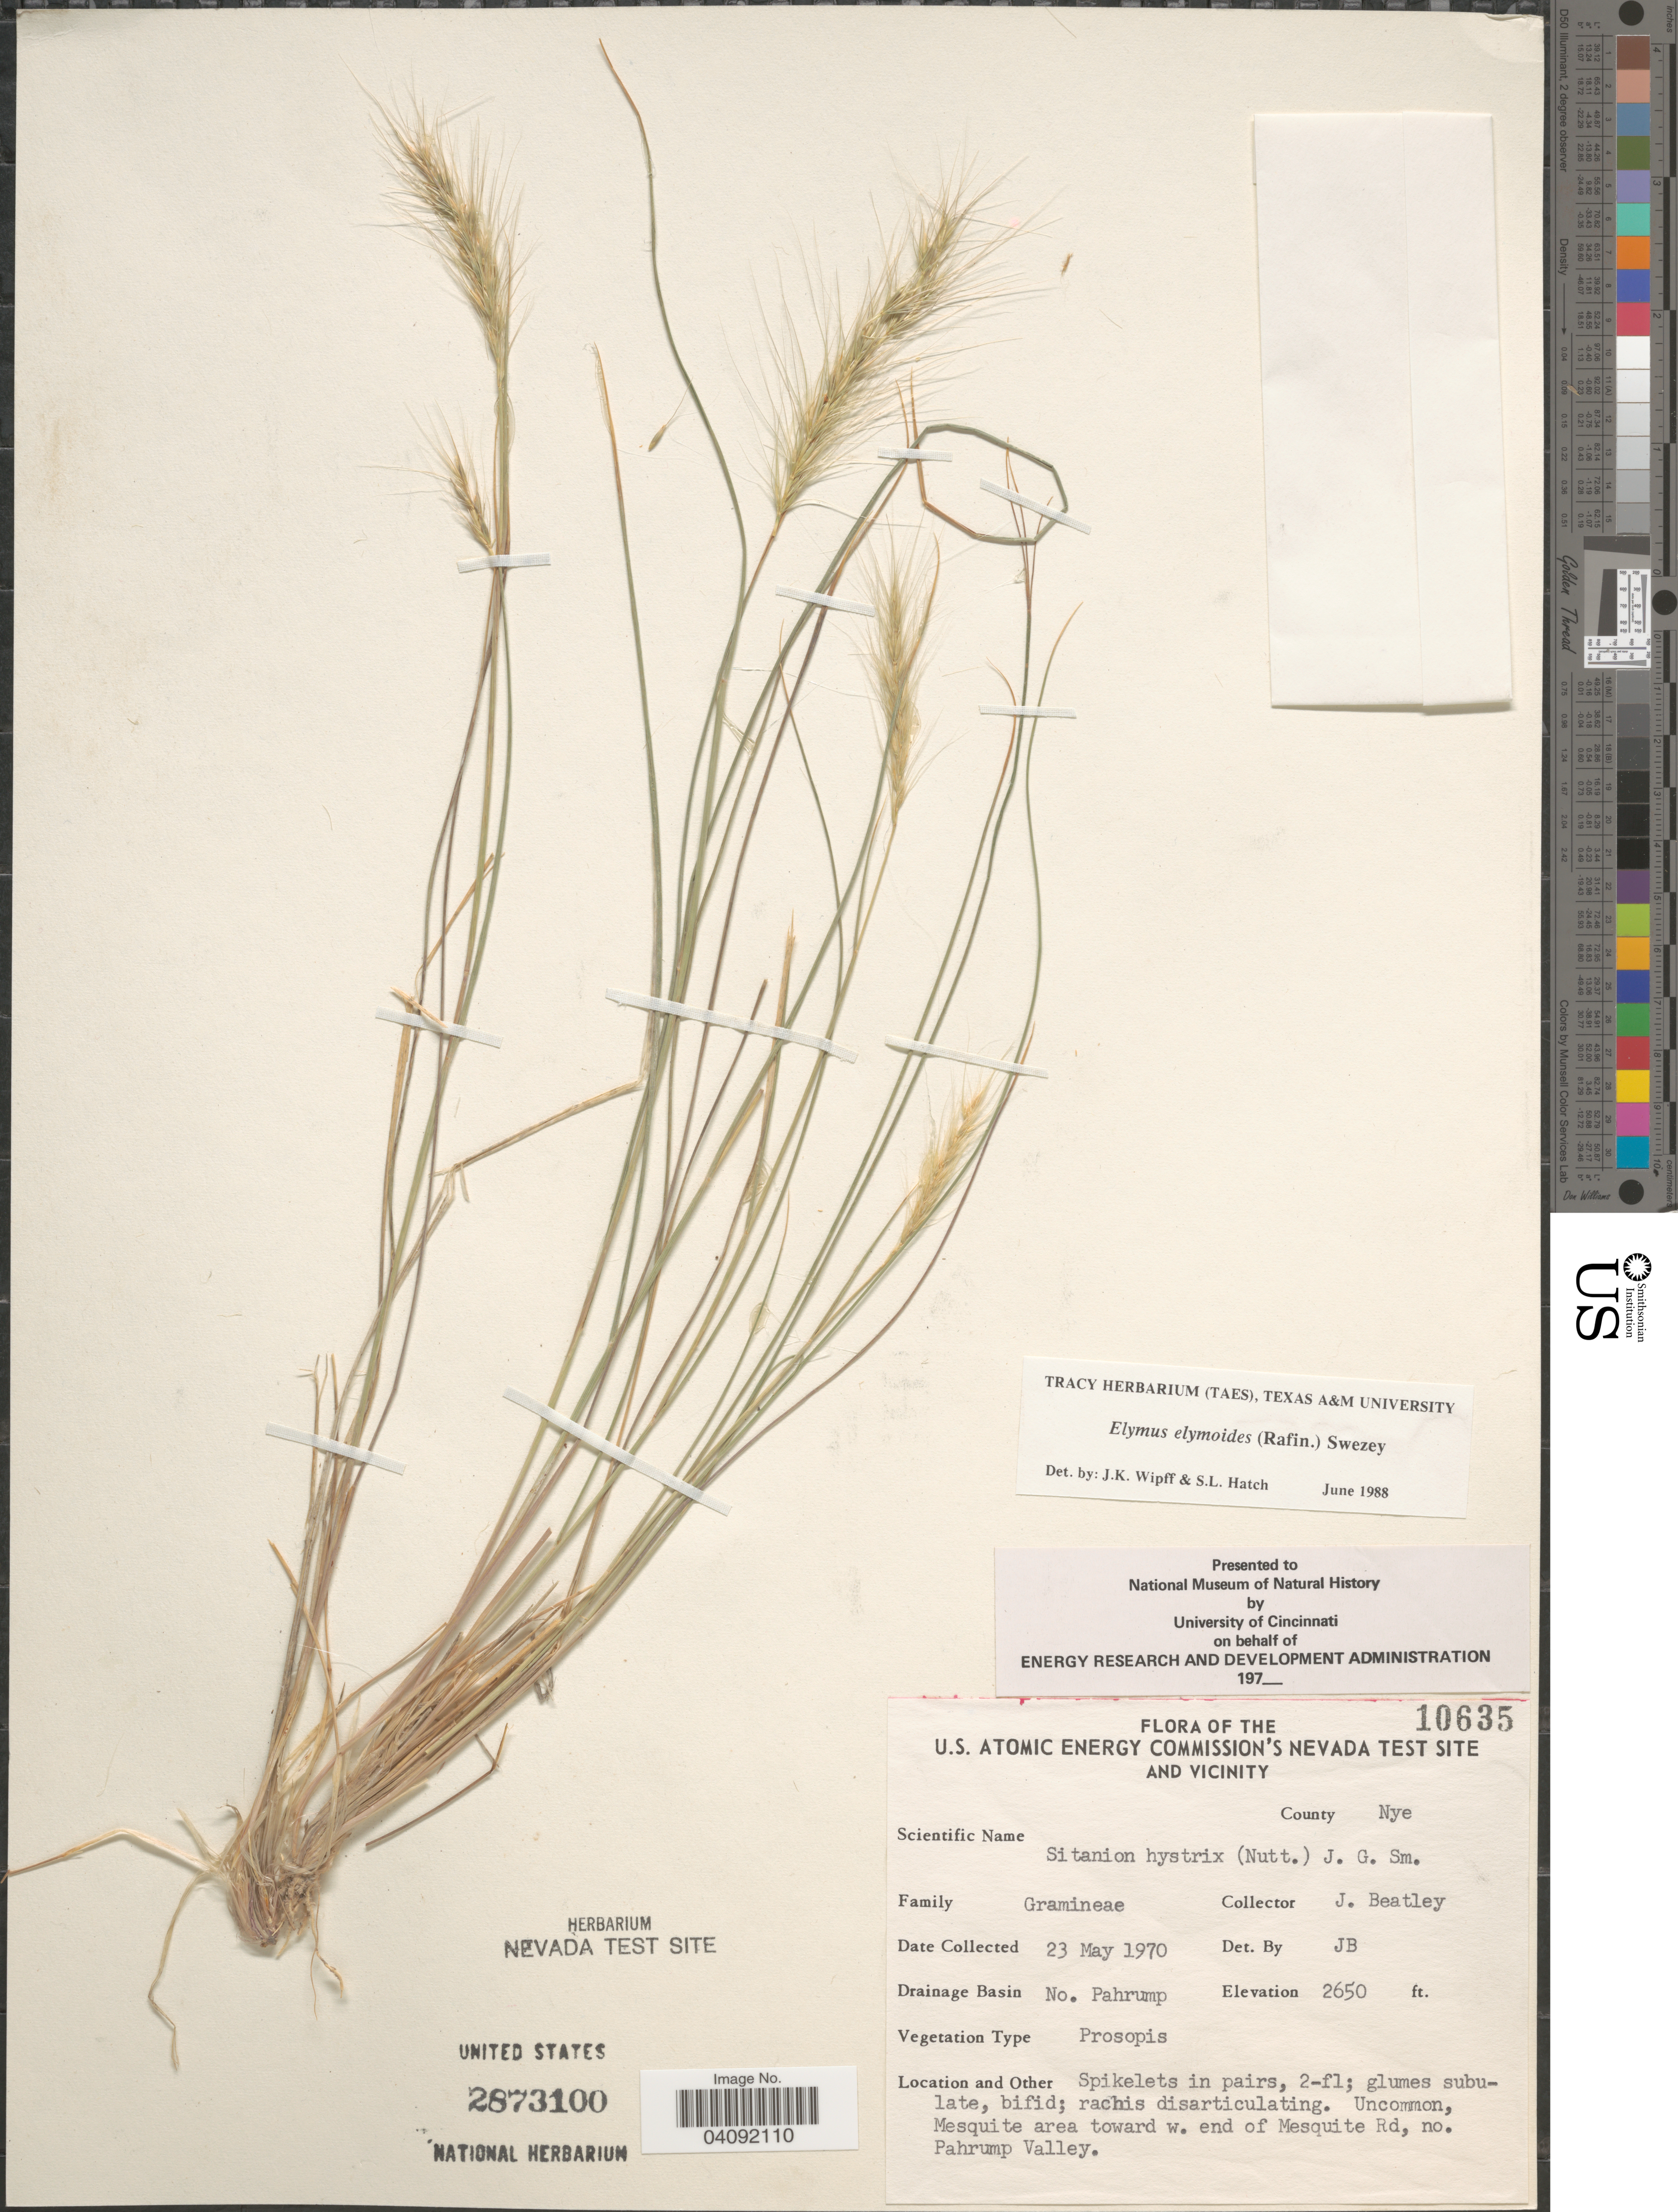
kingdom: Plantae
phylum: Tracheophyta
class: Liliopsida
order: Poales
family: Poaceae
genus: Elymus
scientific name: Elymus elymoides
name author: (Raf.) Swezey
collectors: J. C. Beatley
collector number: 10635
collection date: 1970-05-23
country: United States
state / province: Nevada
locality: The U.S. Atomic Energy Commission's Nevada Test Site and Vicinity. County Nye. Drainage Basin No. Pahrump. Uncommon, Mesquite area toward w. end of Mesquite Rd, no. Pahrump Valley.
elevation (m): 808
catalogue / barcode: US 2873100